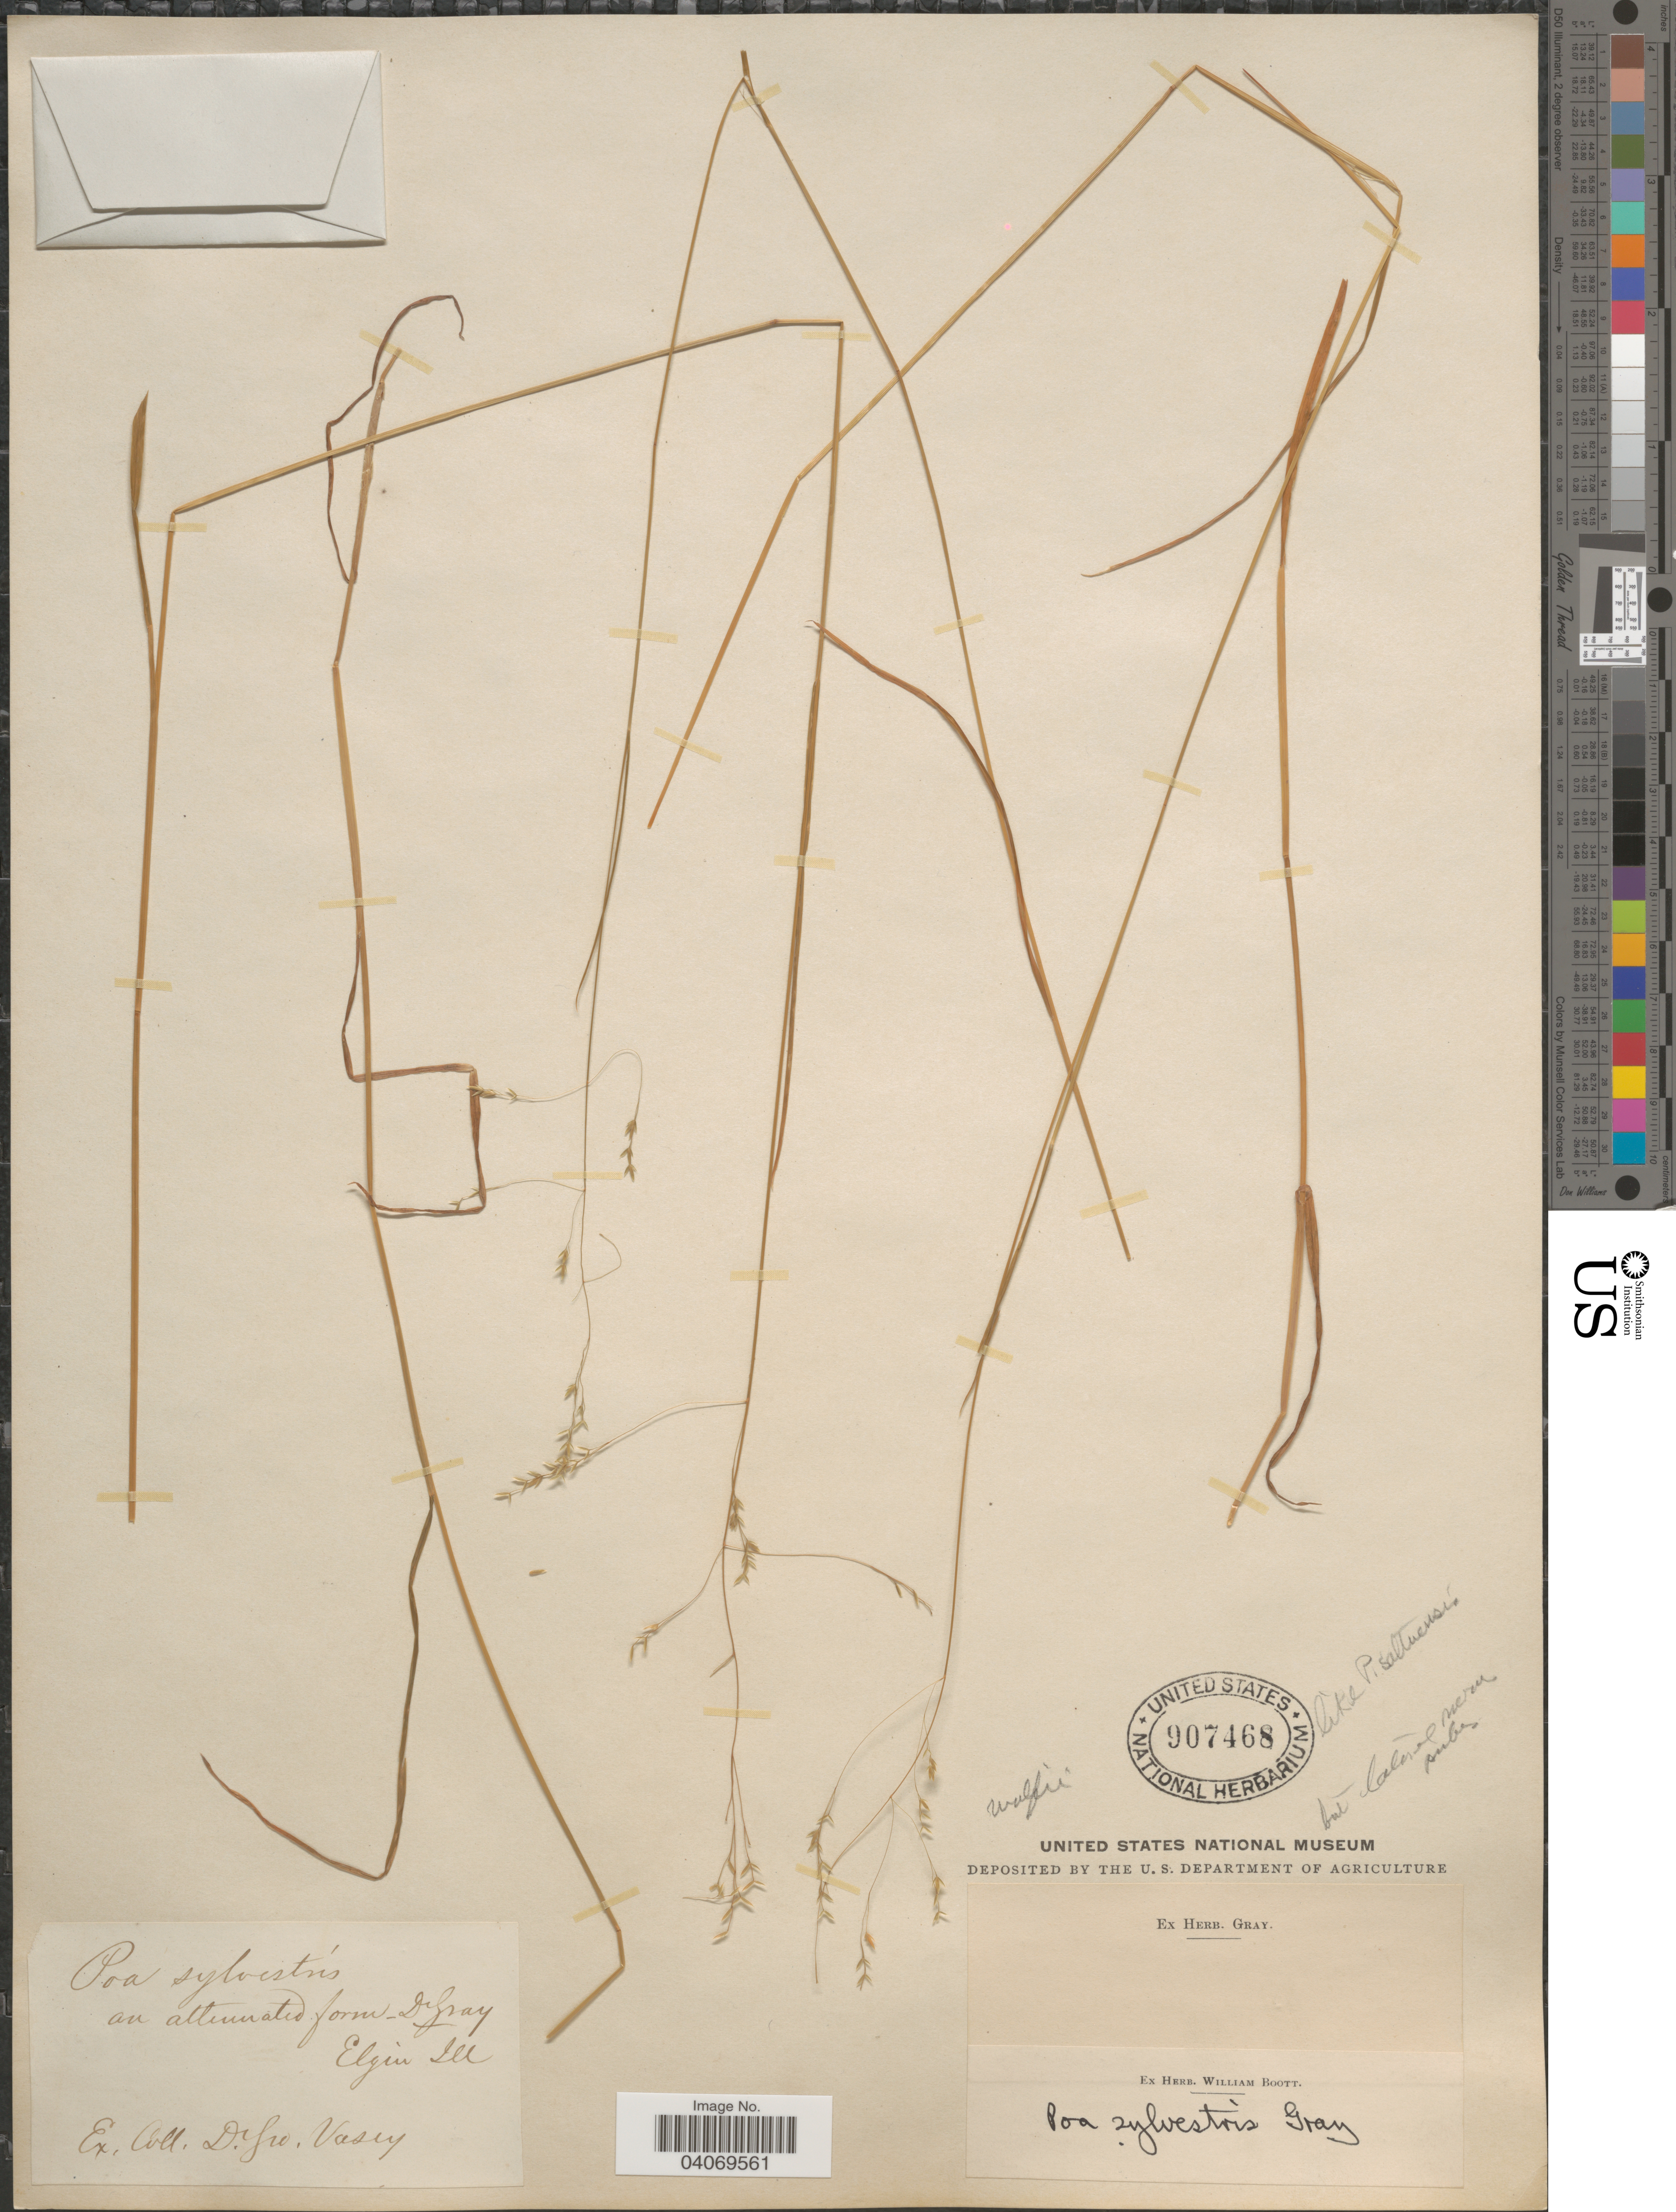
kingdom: Plantae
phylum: Tracheophyta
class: Liliopsida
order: Poales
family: Poaceae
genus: Poa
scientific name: Poa wolfii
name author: Scribn.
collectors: G. Vasey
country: United States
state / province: Illinois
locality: Elgin.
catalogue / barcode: US 907468